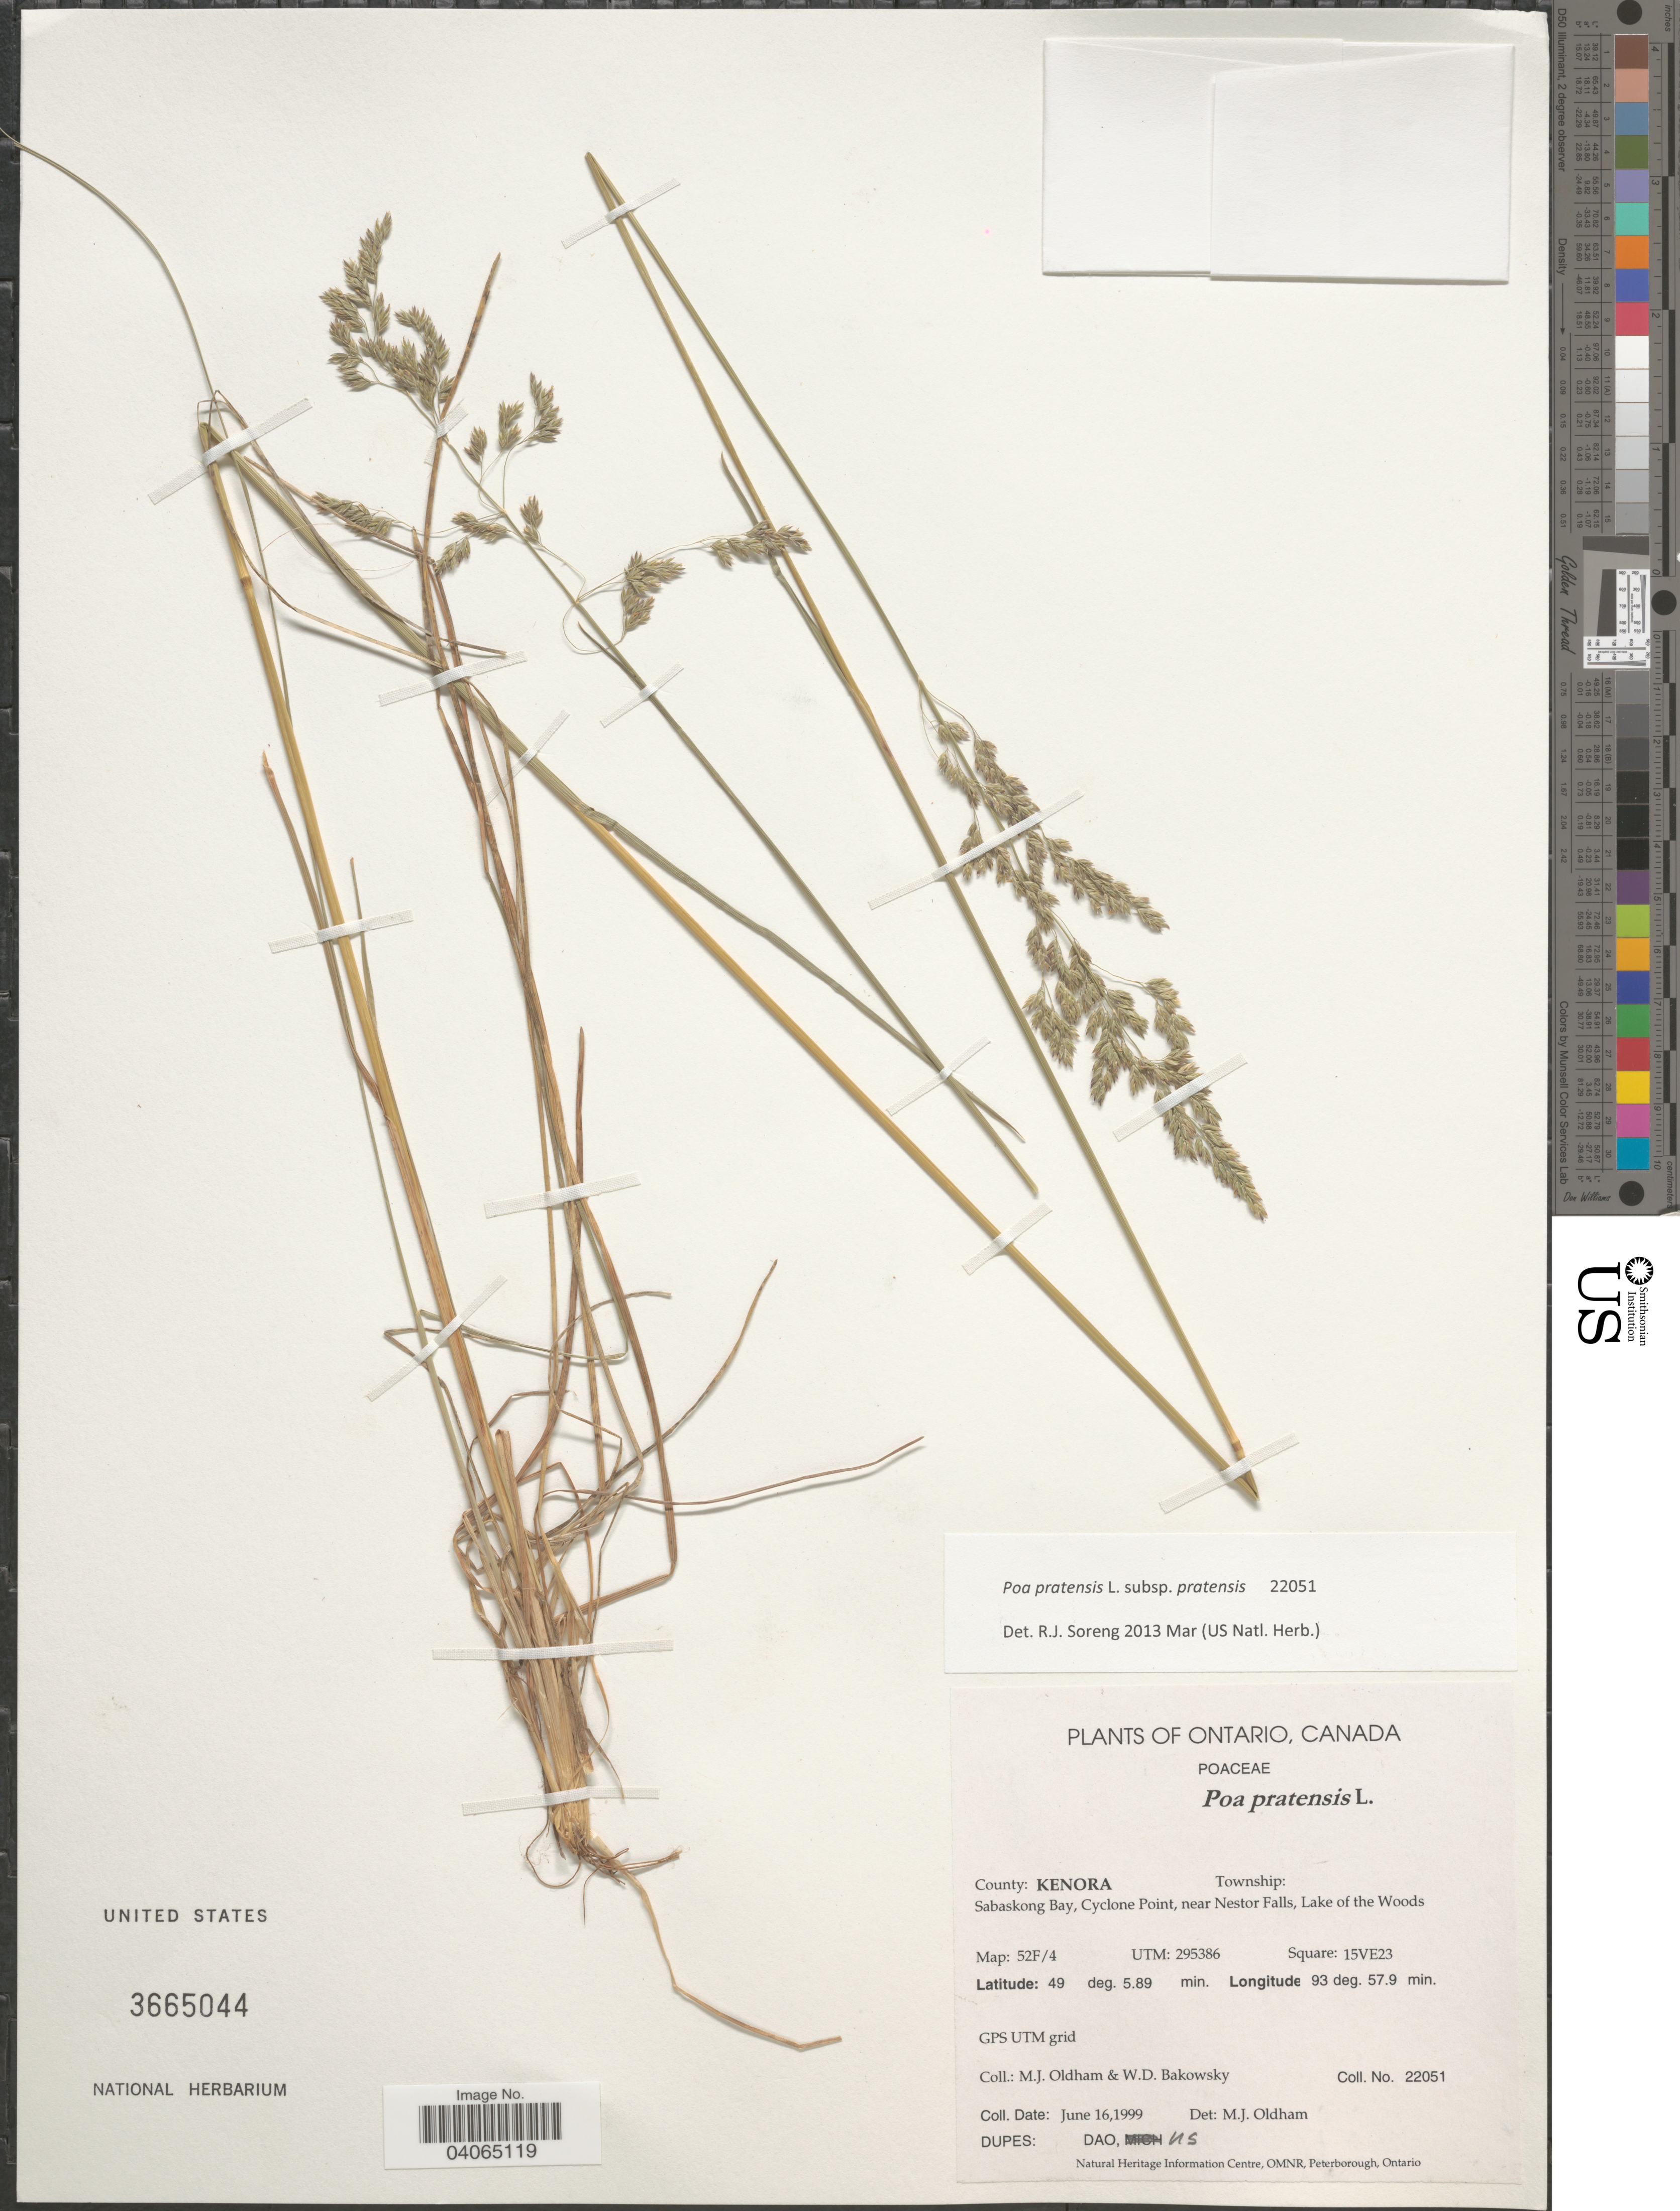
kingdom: Plantae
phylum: Tracheophyta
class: Liliopsida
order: Poales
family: Poaceae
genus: Poa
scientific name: Poa pratensis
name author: L.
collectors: M. Oldham & W. Bakowsky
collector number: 22051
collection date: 1999-06-16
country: Canada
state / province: Ontario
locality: County: Kenora. Sabaskong Bay, Cyclone Point, near Nestor Falls, Lake of the Woods. Map: 52F/4 UTM: 295386 Square: 15VE23. GPS UTM grid.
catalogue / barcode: US 3665044